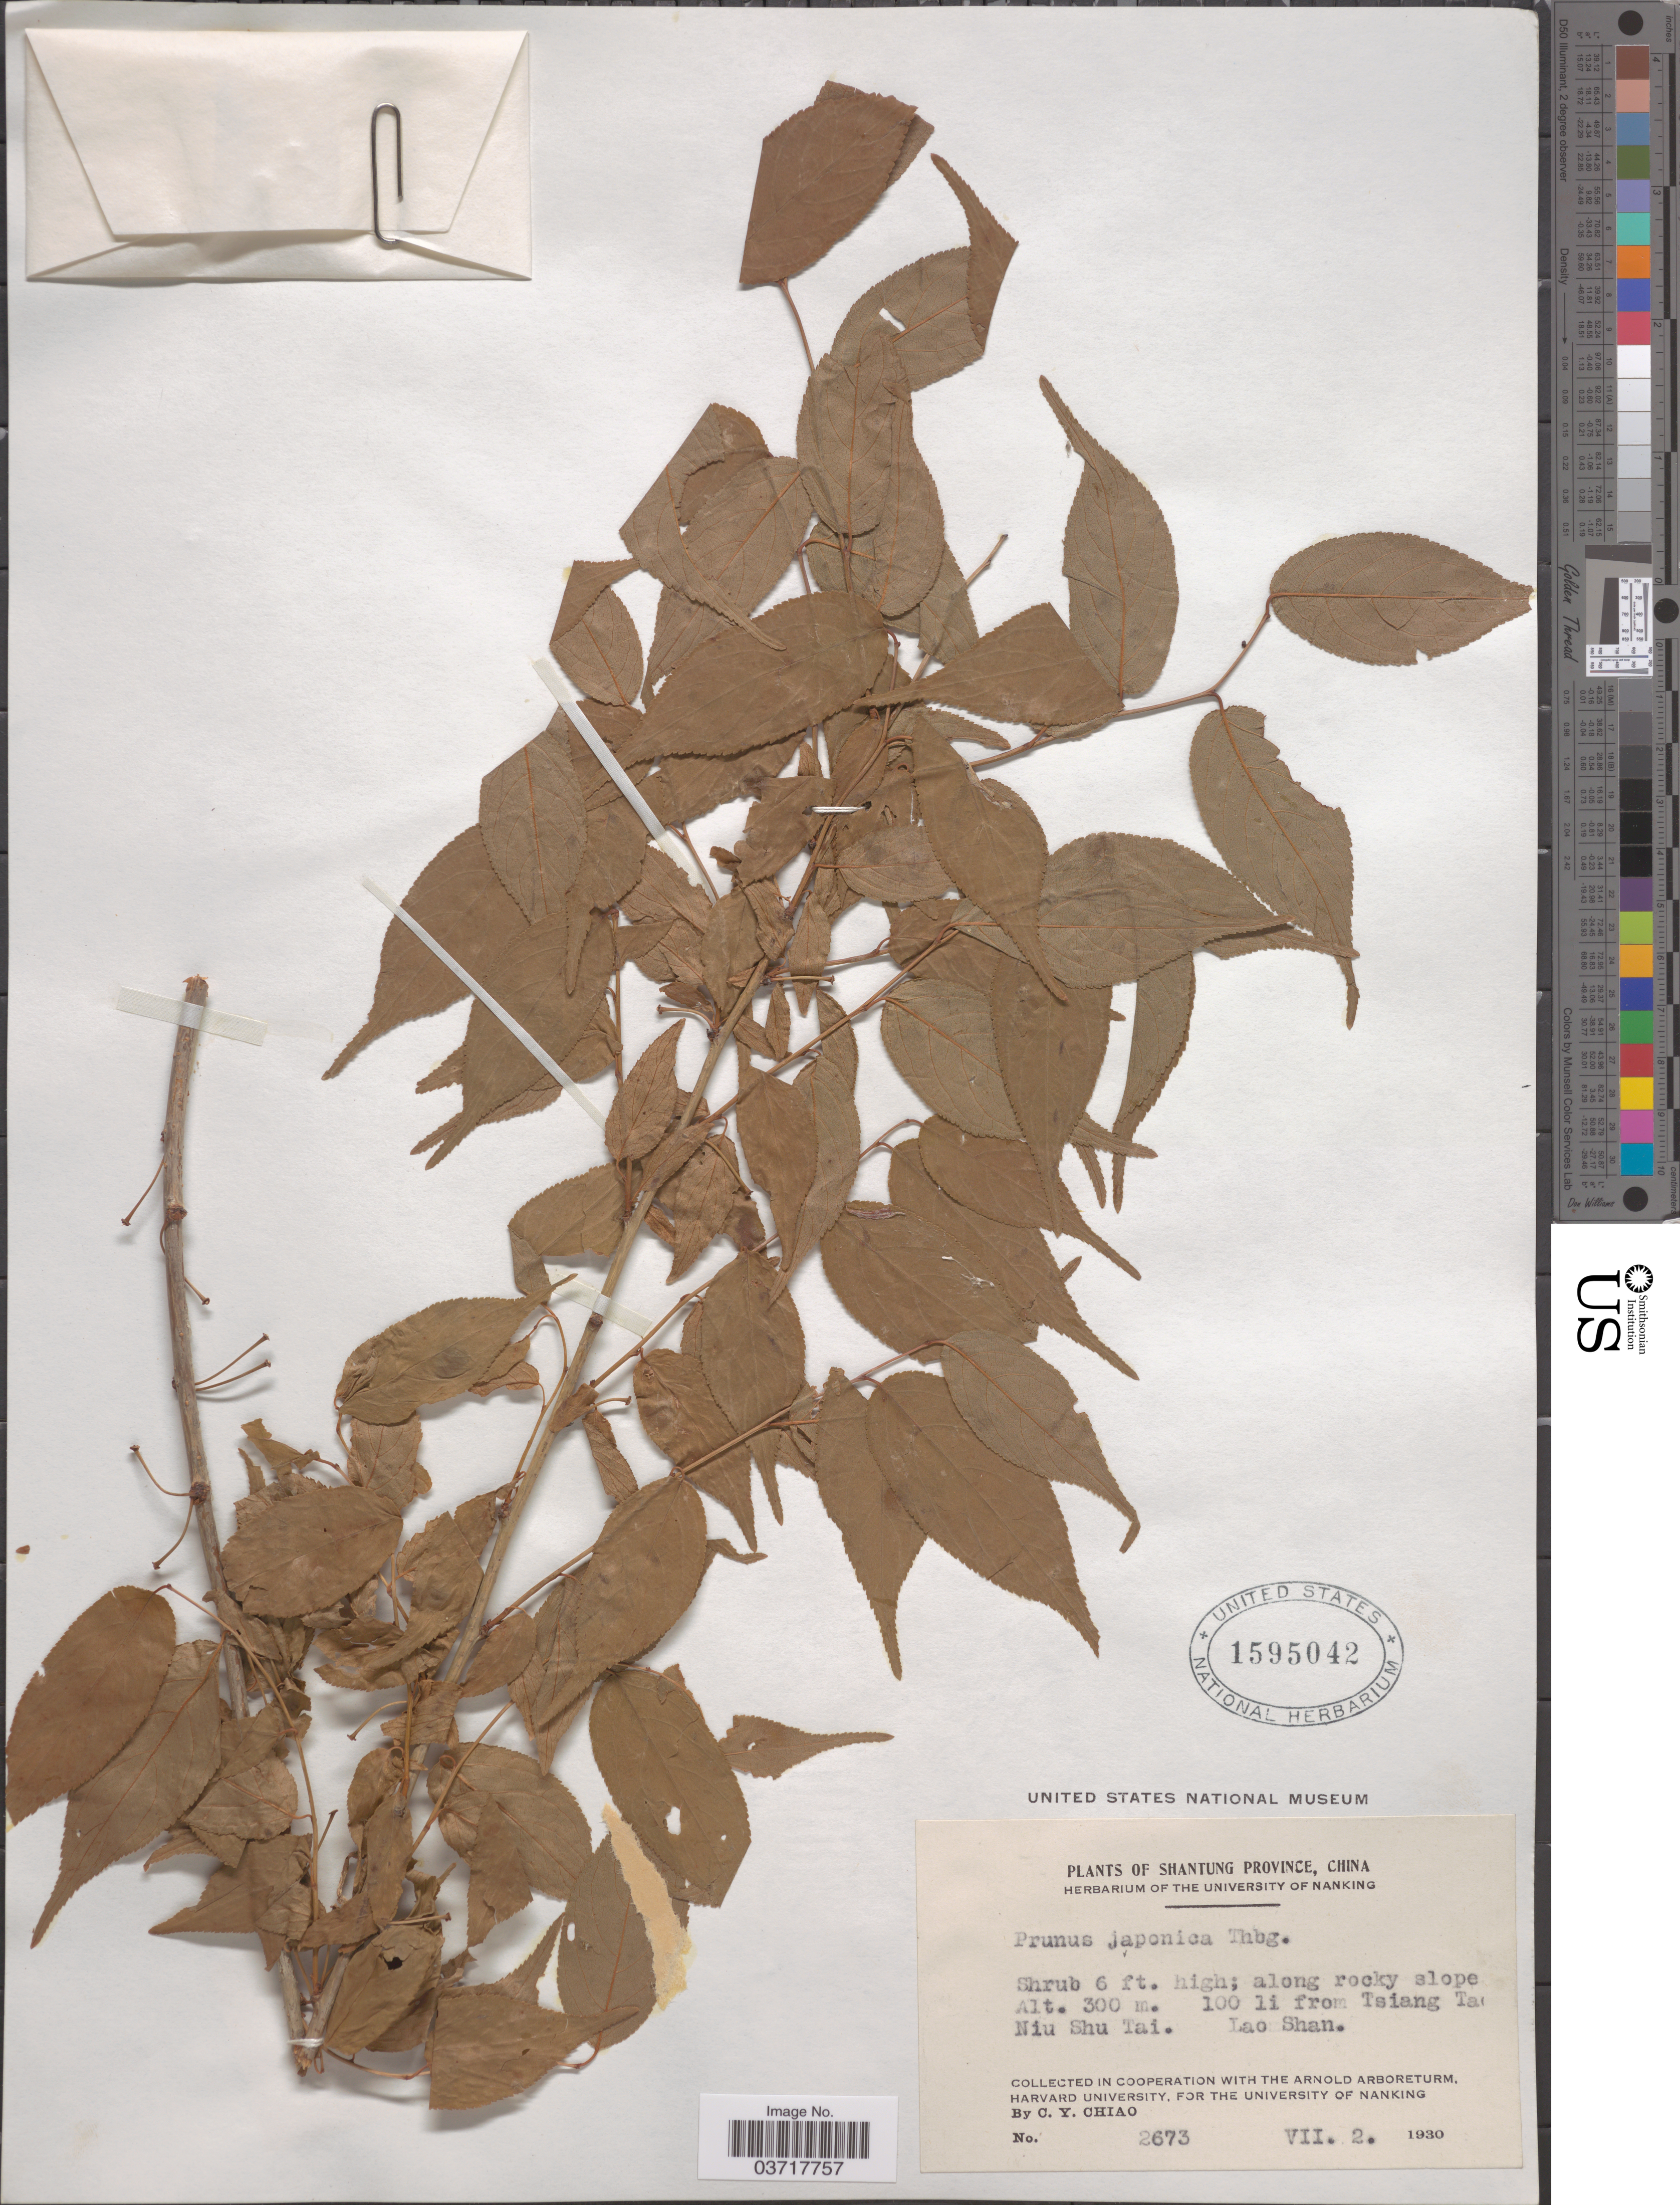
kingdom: Plantae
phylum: Tracheophyta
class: Magnoliopsida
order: Rosales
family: Rosaceae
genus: Prunus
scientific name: Prunus japonica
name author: Thunb.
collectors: C. Y. Chiao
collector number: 2673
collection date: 1930-07-02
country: China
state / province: Shandong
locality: Shantung Province. 100 li from Tsiang Ta [illegible text]. Niu Shu Tai.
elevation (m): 300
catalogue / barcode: US 1595042